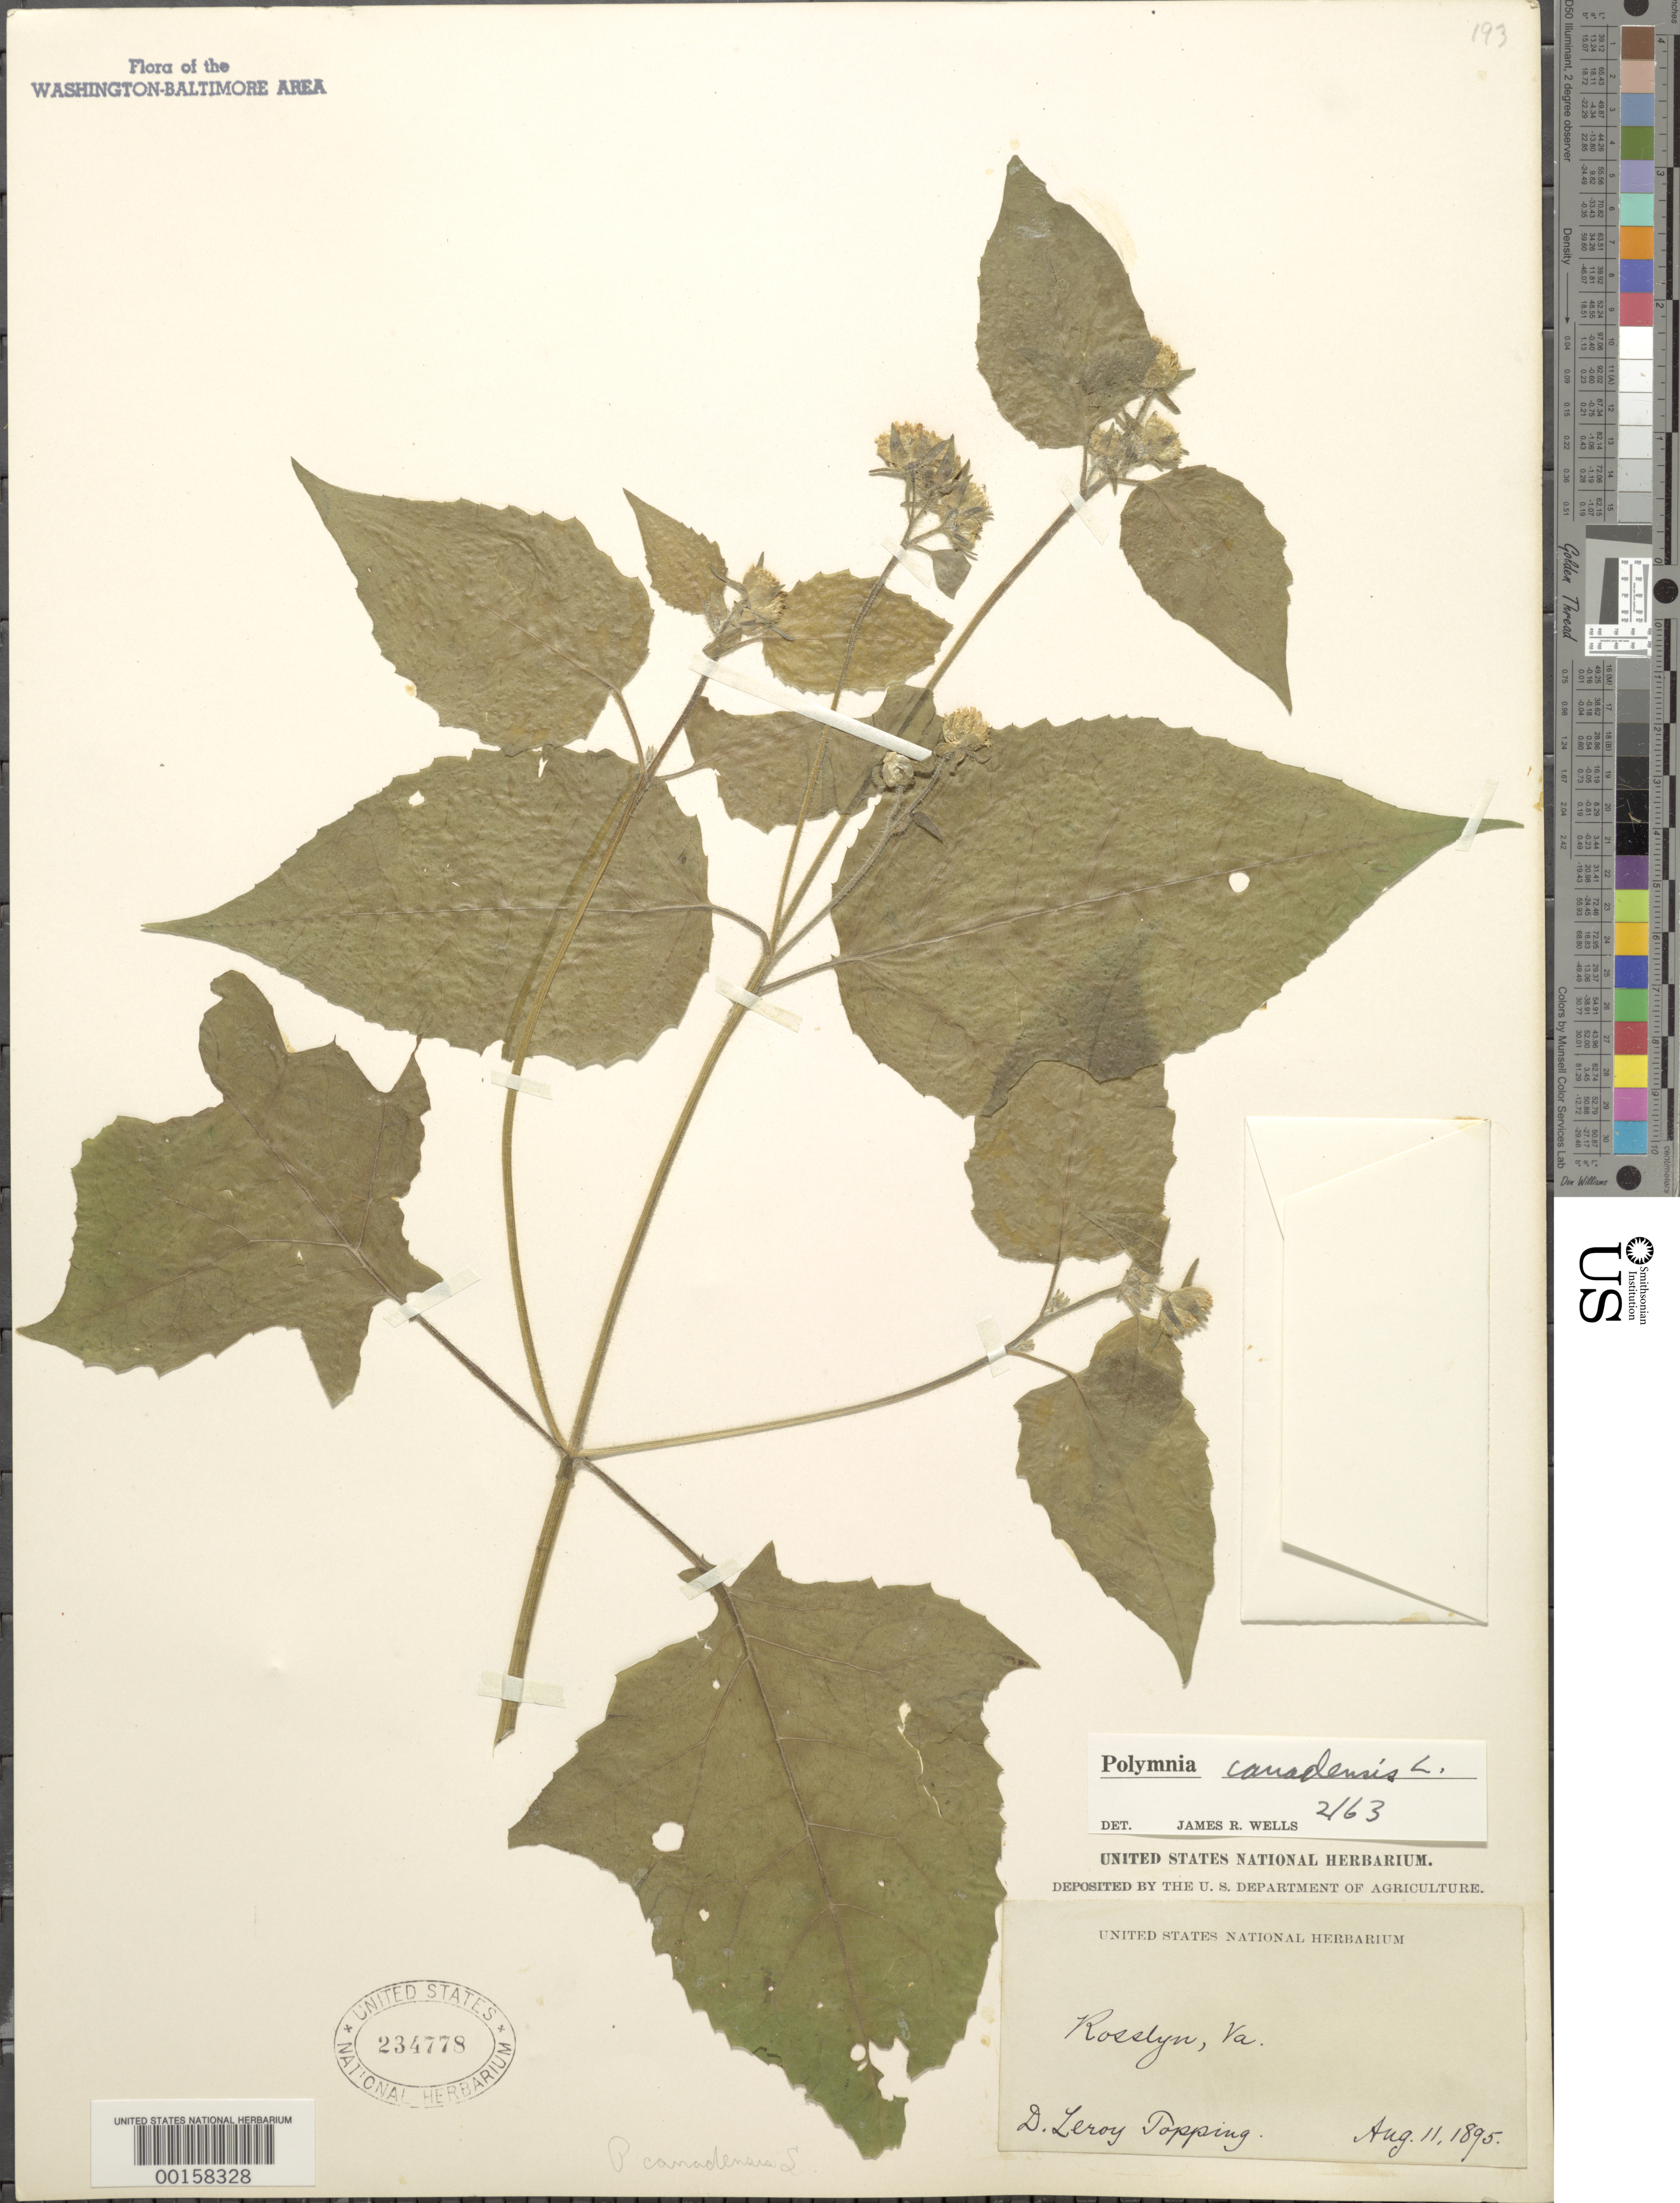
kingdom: Plantae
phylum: Tracheophyta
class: Magnoliopsida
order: Asterales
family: Asteraceae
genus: Polymnia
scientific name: Polymnia canadensis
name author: L.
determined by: Wells, J. R.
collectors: D. L. Topping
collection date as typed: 11 Aug 1895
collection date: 1895-08-11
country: United States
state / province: Virginia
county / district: Arlington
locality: Rosslyn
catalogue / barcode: US 234778